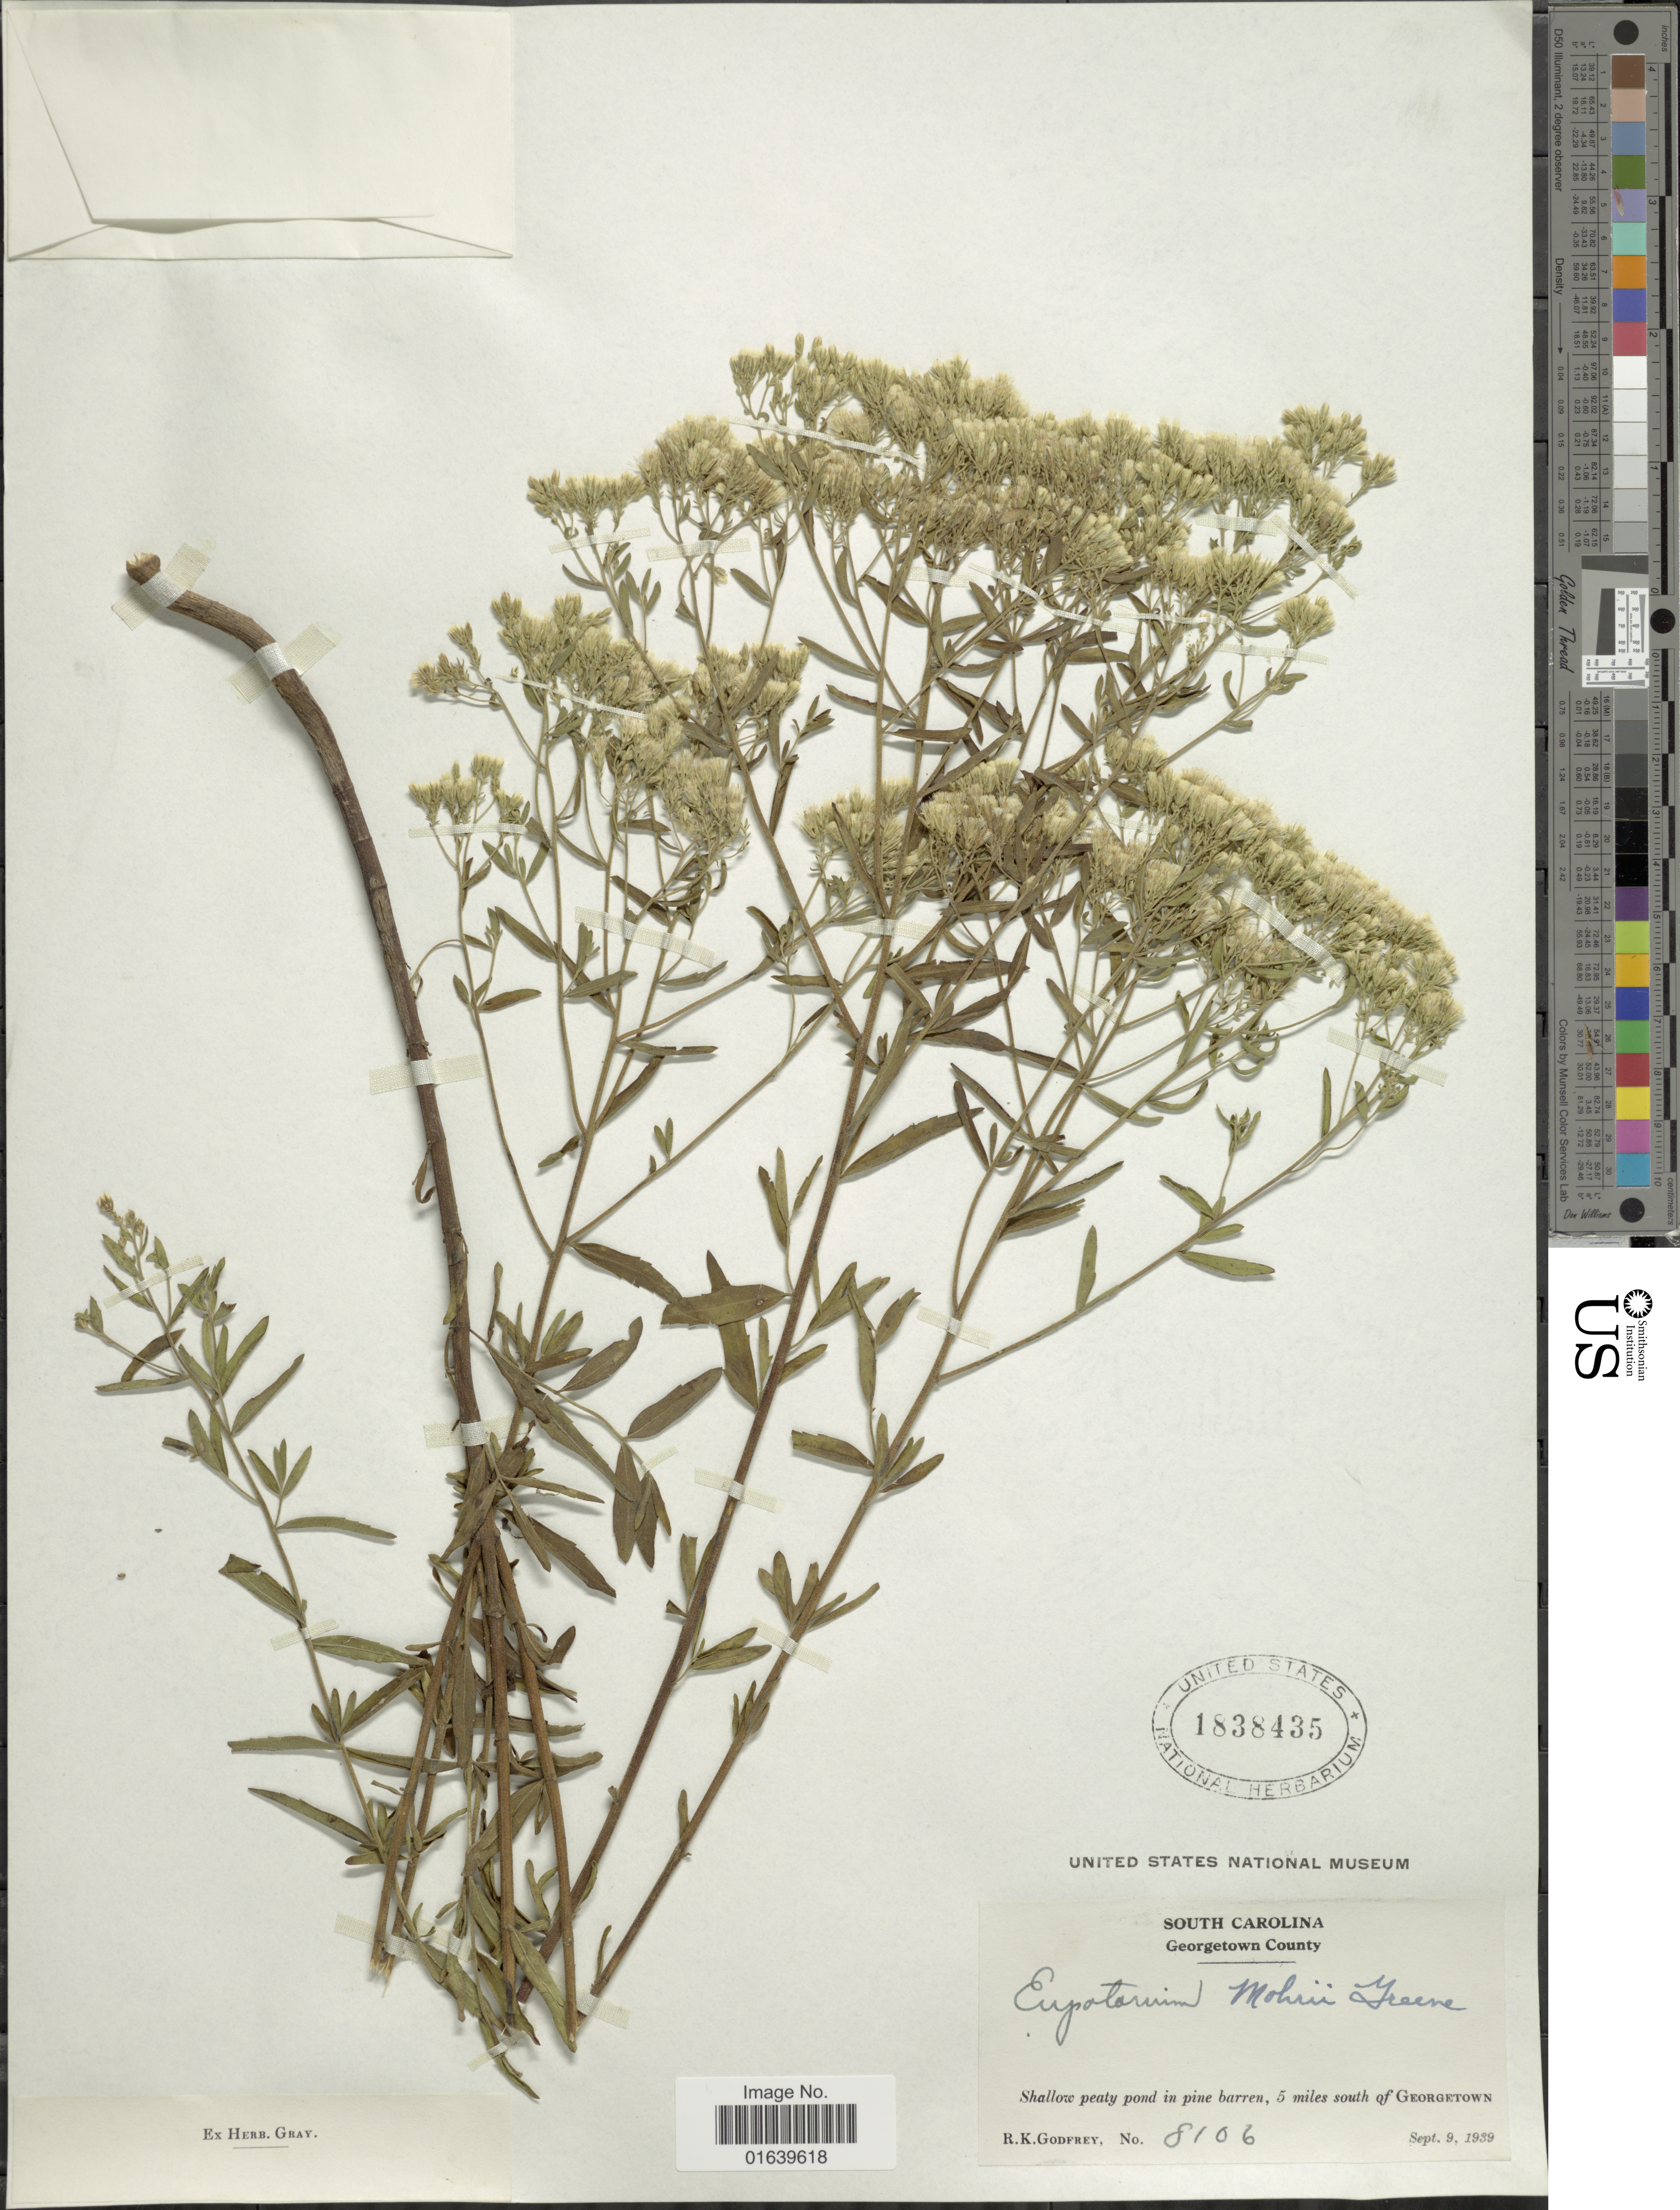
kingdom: Plantae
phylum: Tracheophyta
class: Magnoliopsida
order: Asterales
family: Asteraceae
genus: Eupatorium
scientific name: Eupatorium mohrii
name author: Greene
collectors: R. K. Godfrey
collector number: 8106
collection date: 1939-09-09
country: United States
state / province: South Carolina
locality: Georgetown County, Shallow peaty pond in pine barren, 5 miles south of Georgetown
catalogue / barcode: US 1838435